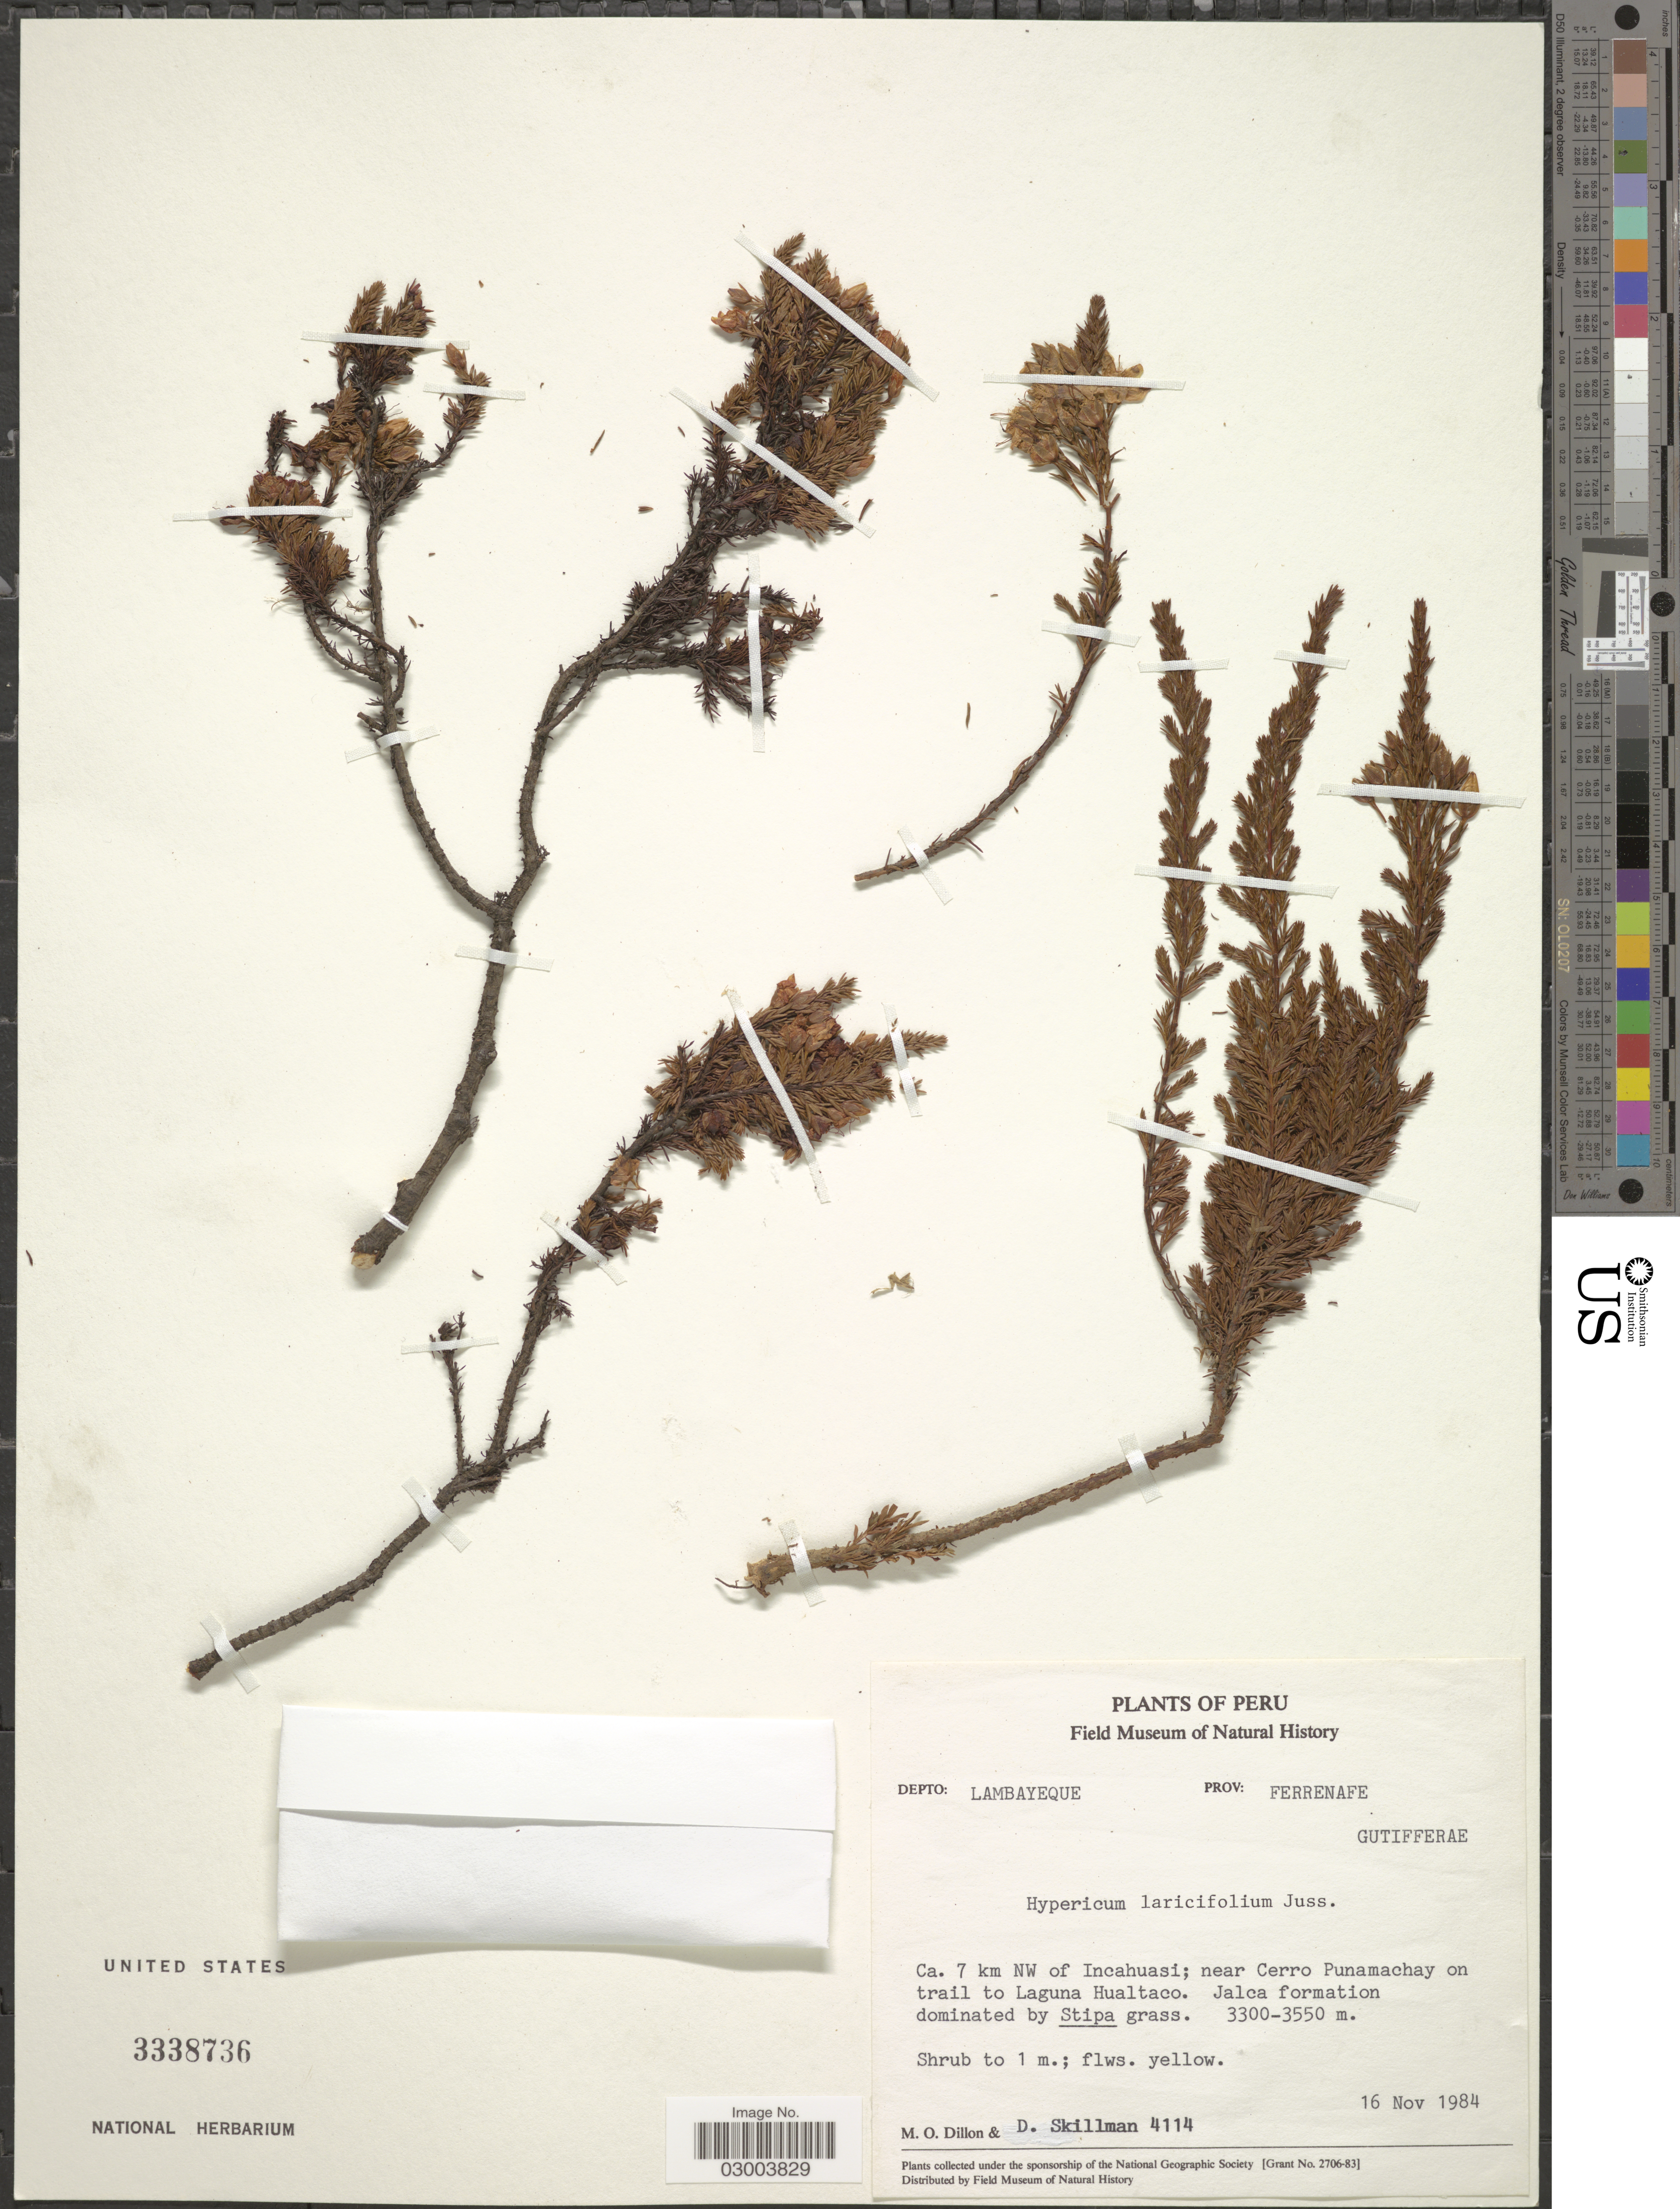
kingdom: Plantae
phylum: Tracheophyta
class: Magnoliopsida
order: Malpighiales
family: Hypericaceae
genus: Hypericum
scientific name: Hypericum laricifolium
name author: Juss.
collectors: M. O. Dillon & D. Skillman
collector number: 4114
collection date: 1984-11-16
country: Peru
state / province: Lambayeque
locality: Depto. Lambayeque, Prov. Ferrenafe, Ca. 7 km NW of Incahuasi; near Cerro Punamachay on trail to Laguna Hualtaco.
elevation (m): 3300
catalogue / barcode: US 3338736